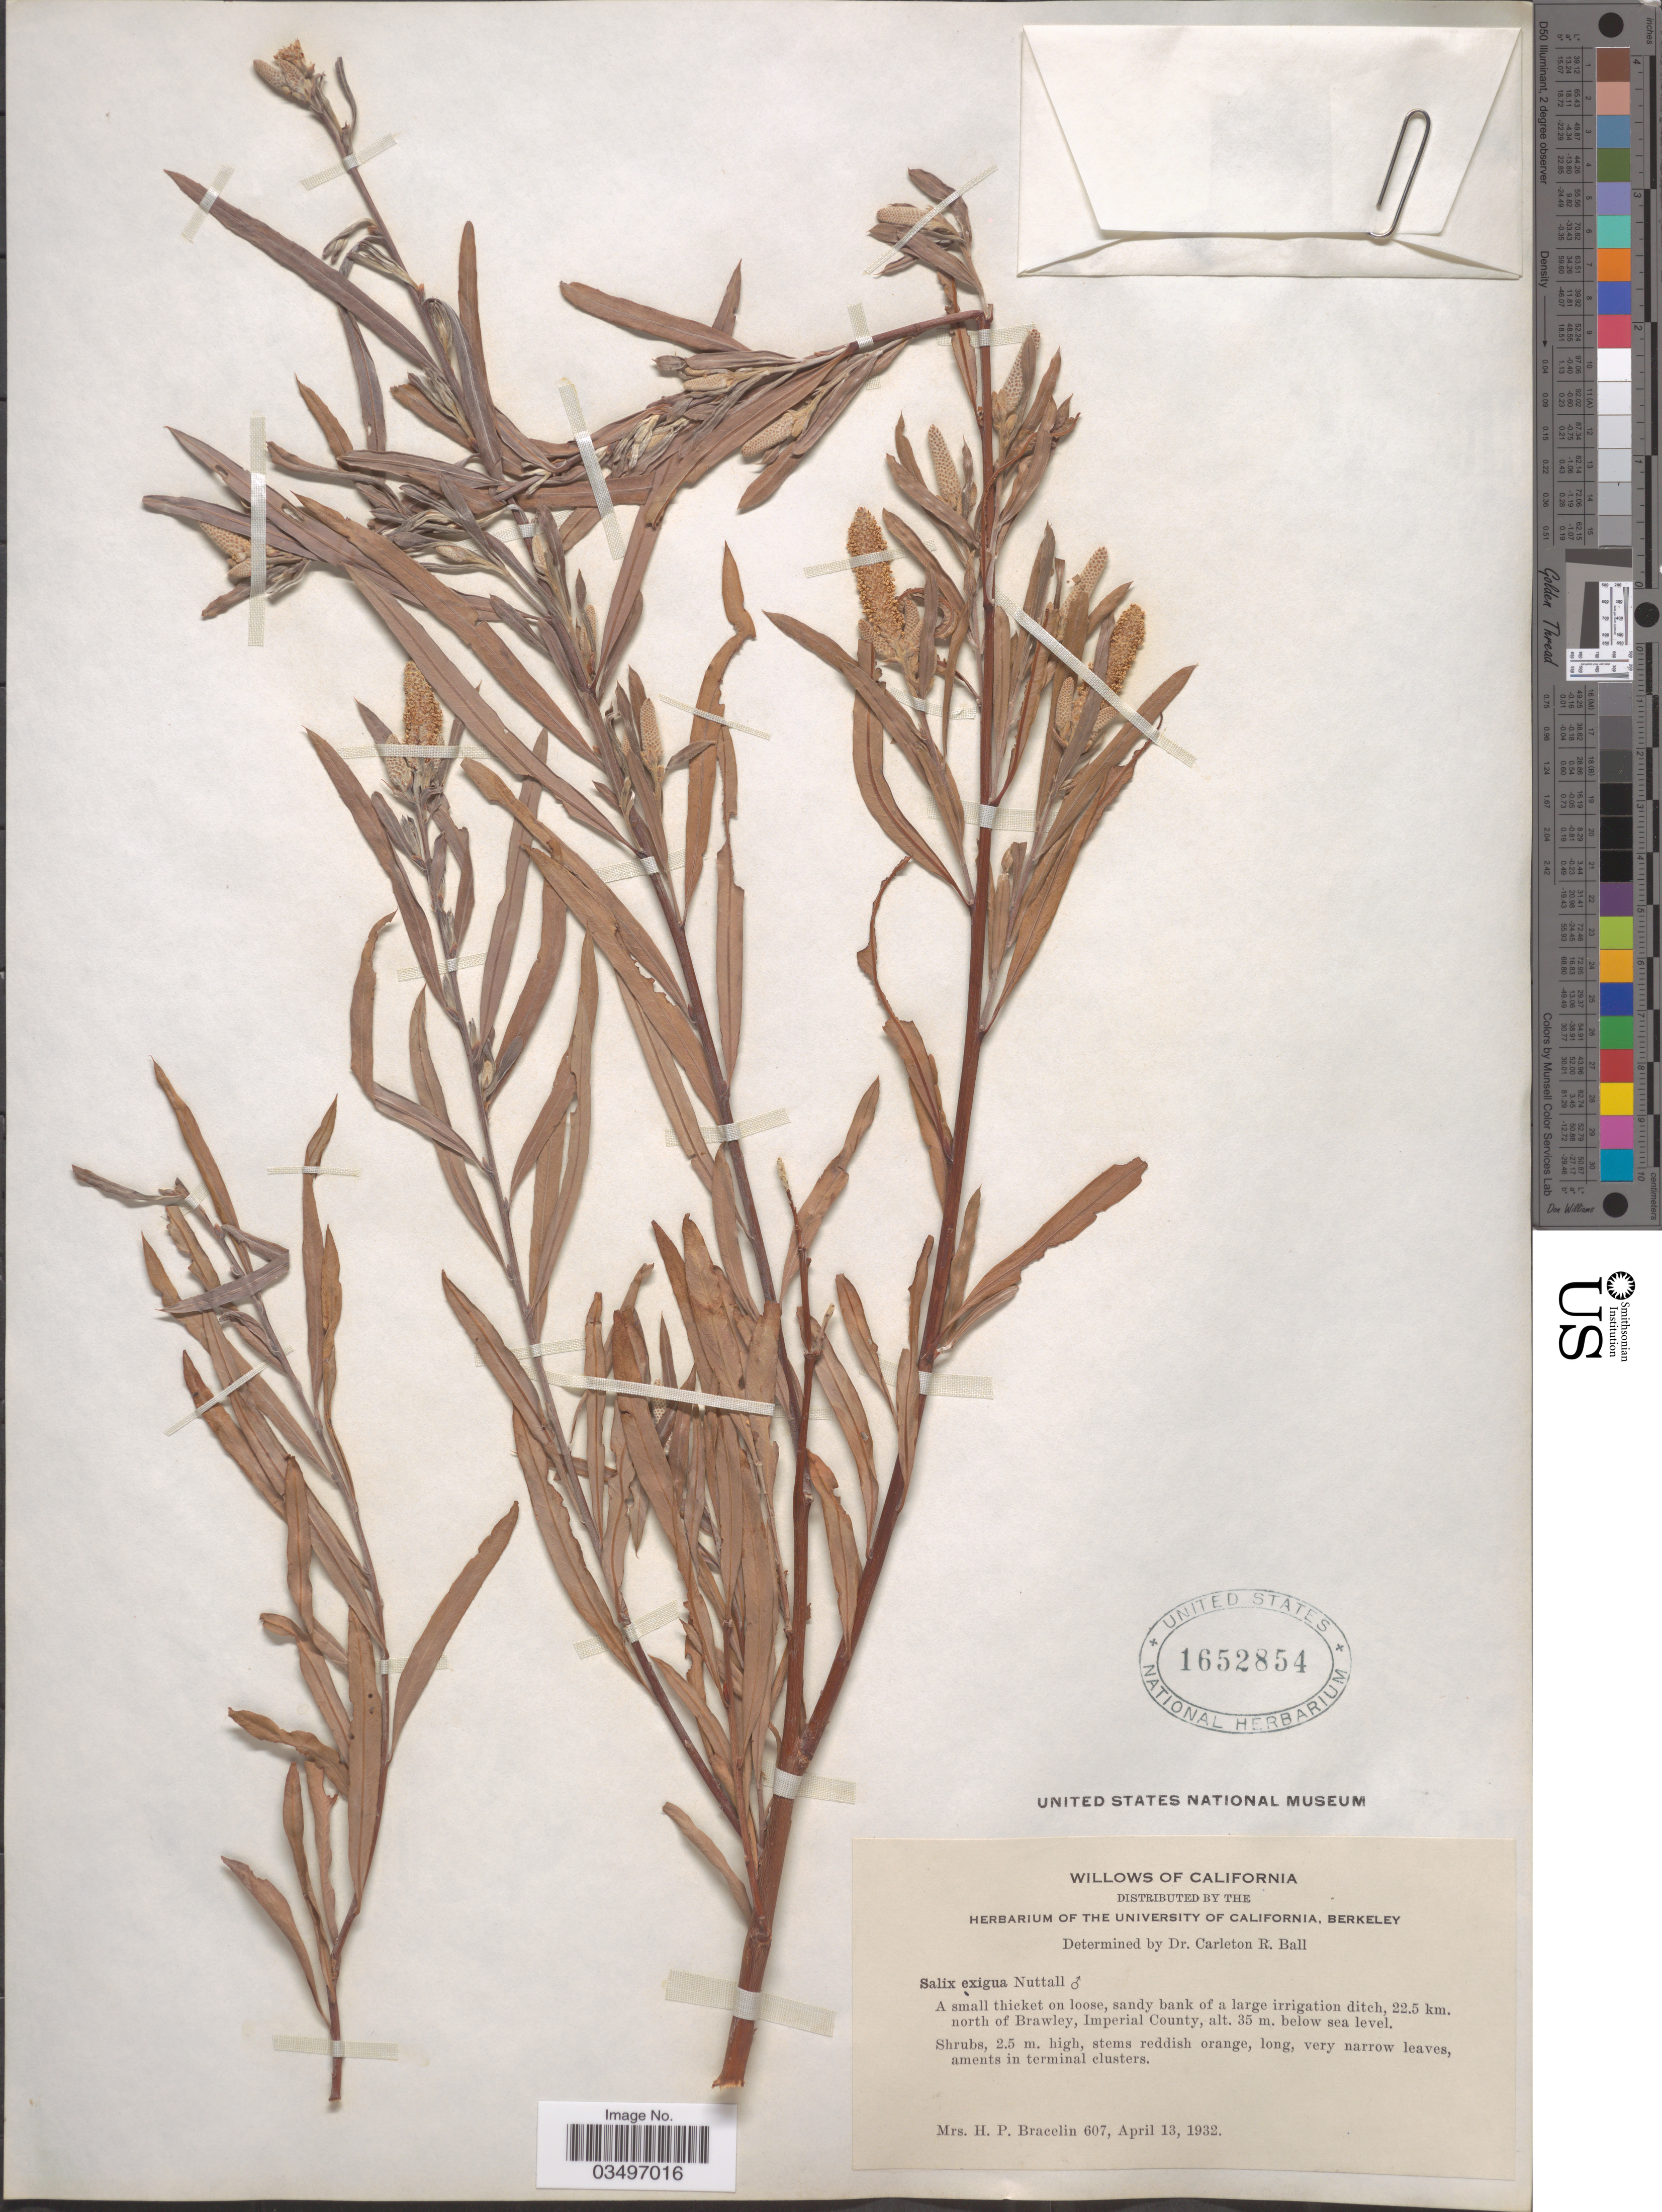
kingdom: Plantae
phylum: Tracheophyta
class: Magnoliopsida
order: Malpighiales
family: Salicaceae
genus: Salix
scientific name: Salix exigua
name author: Nutt.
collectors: H. Bracelin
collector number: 607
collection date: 1932-04-13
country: United States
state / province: California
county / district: Imperial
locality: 22.5 km north of Brawley, Imperial County.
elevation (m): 35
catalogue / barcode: US 1652854